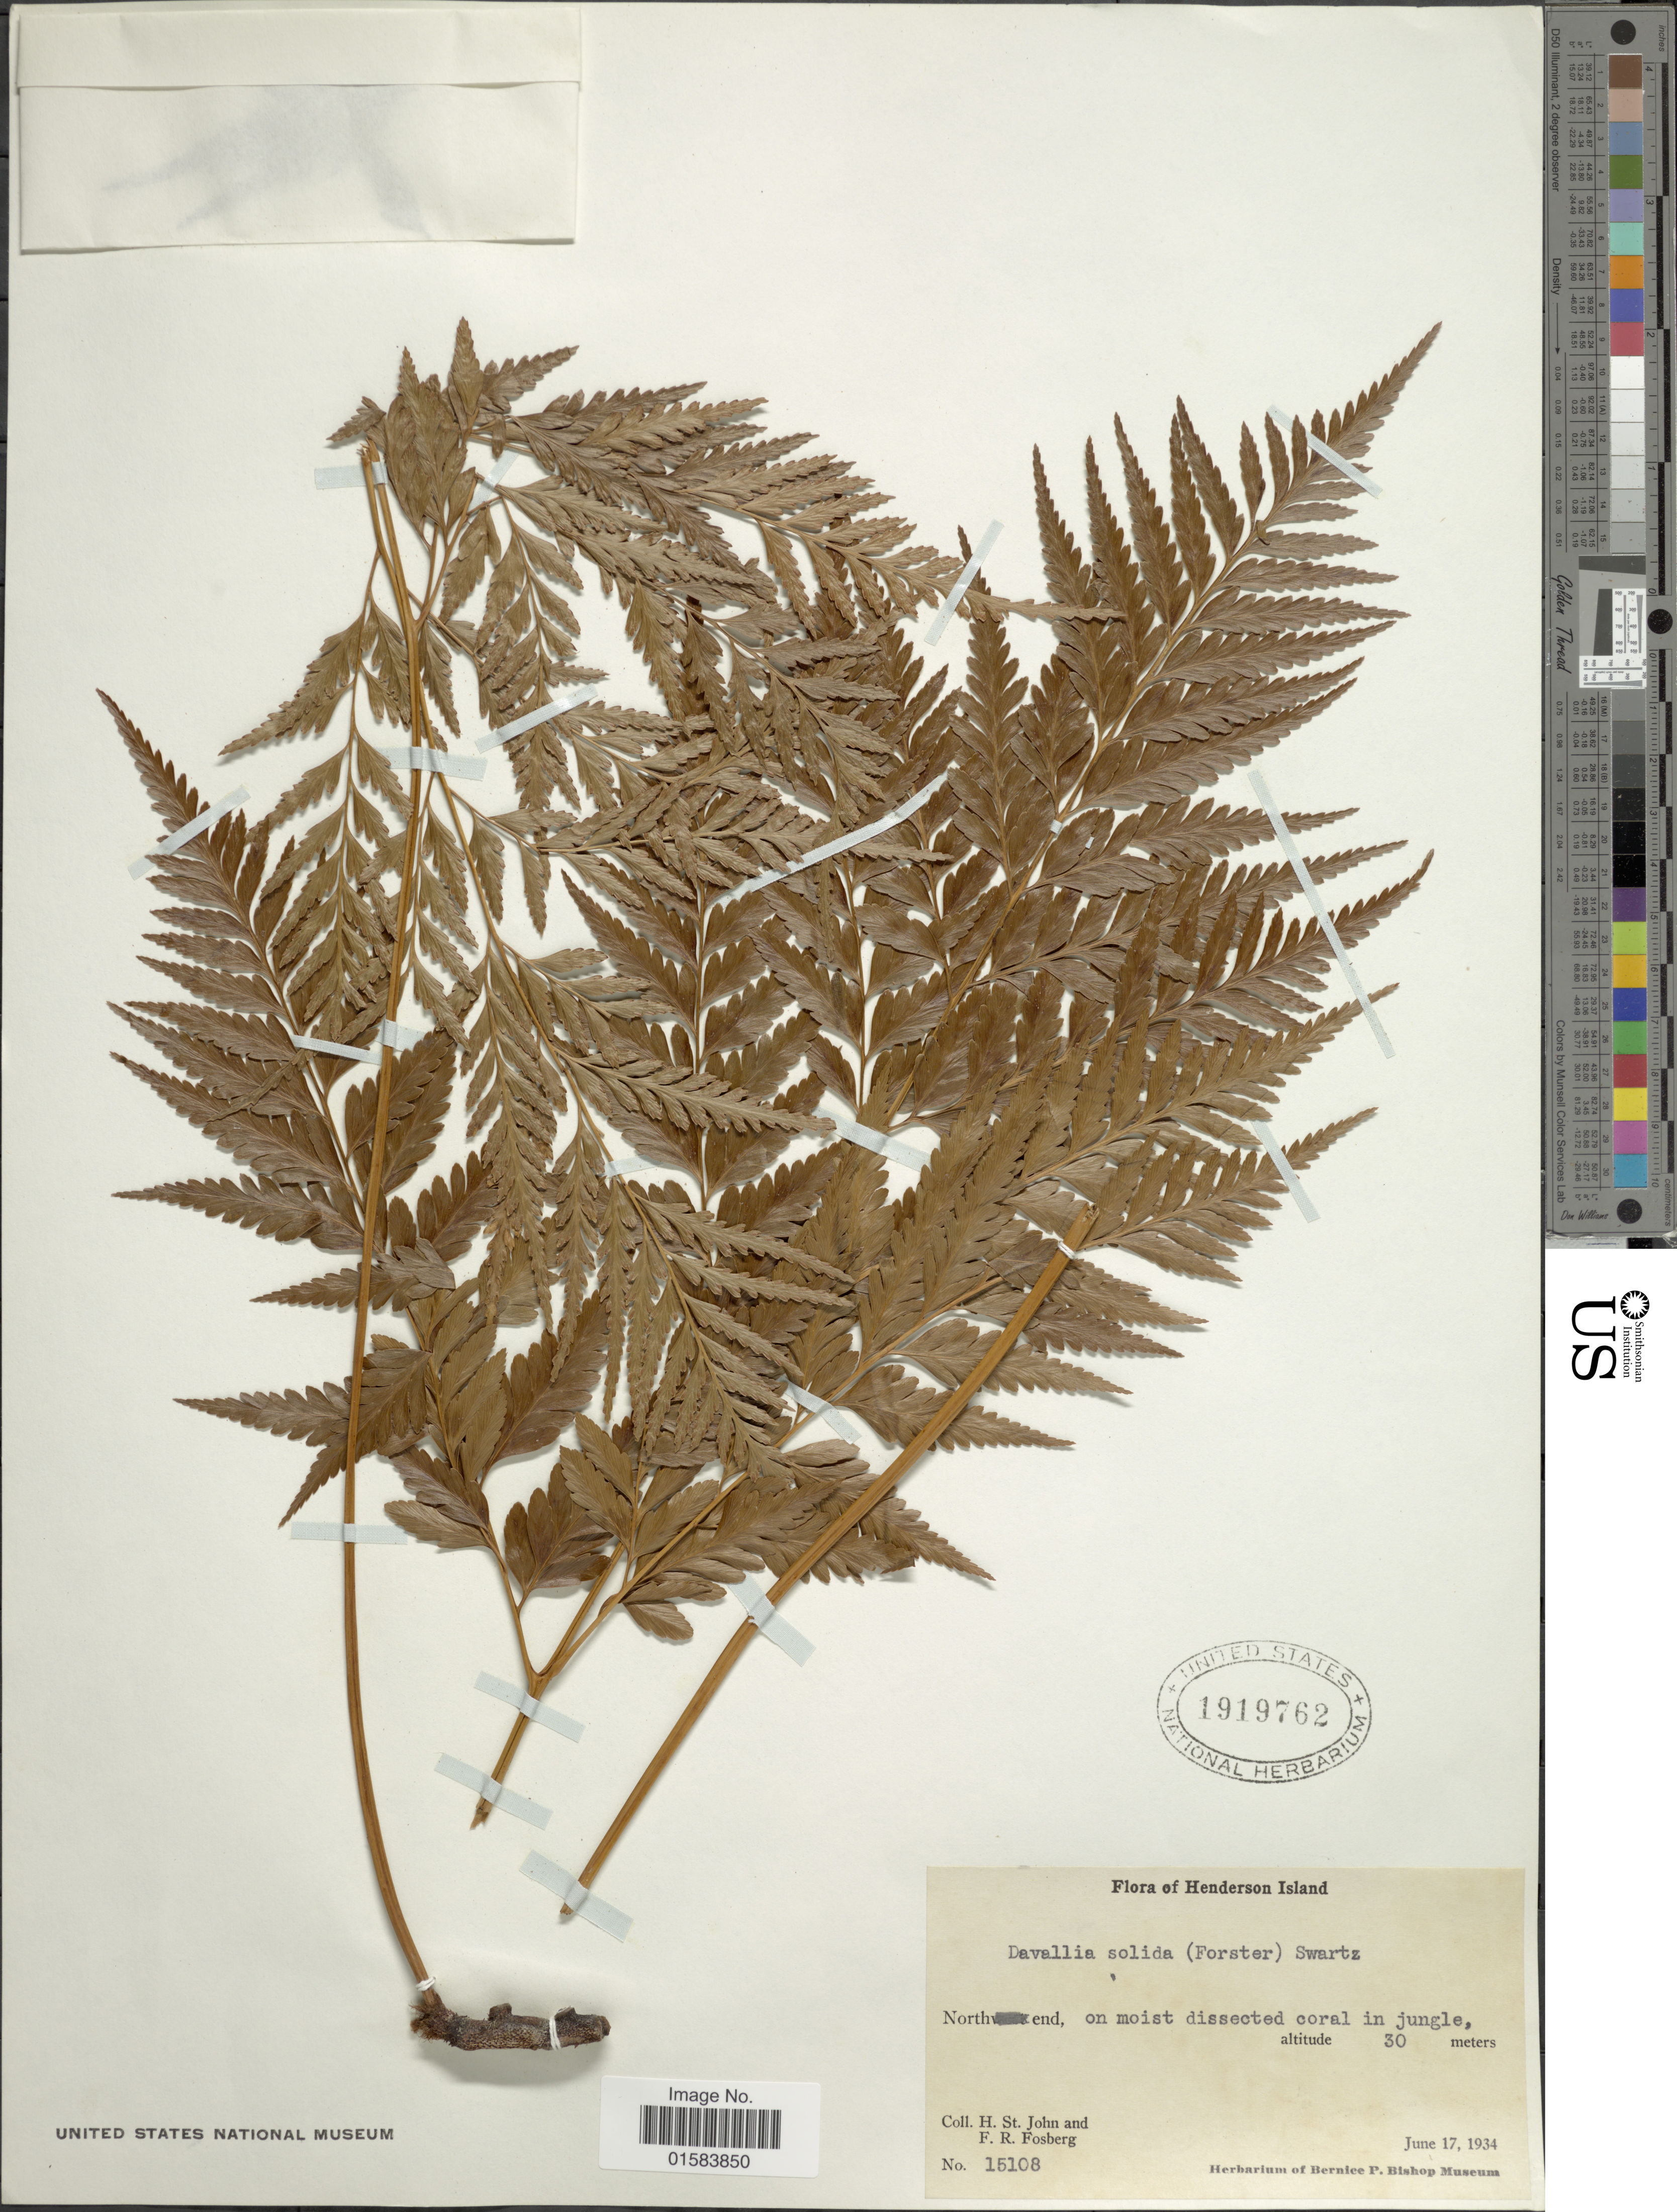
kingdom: Plantae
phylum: Tracheophyta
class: Polypodiopsida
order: Polypodiales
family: Davalliaceae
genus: Davallia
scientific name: Davallia solida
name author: (G. Forst.) Sw.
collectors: H. St. John & F. R. Fosberg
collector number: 15108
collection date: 1934-06-17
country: Pitcairn Islands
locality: Henderson Island, Northend, on moist dissected coral in jungle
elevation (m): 30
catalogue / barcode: US 1919762